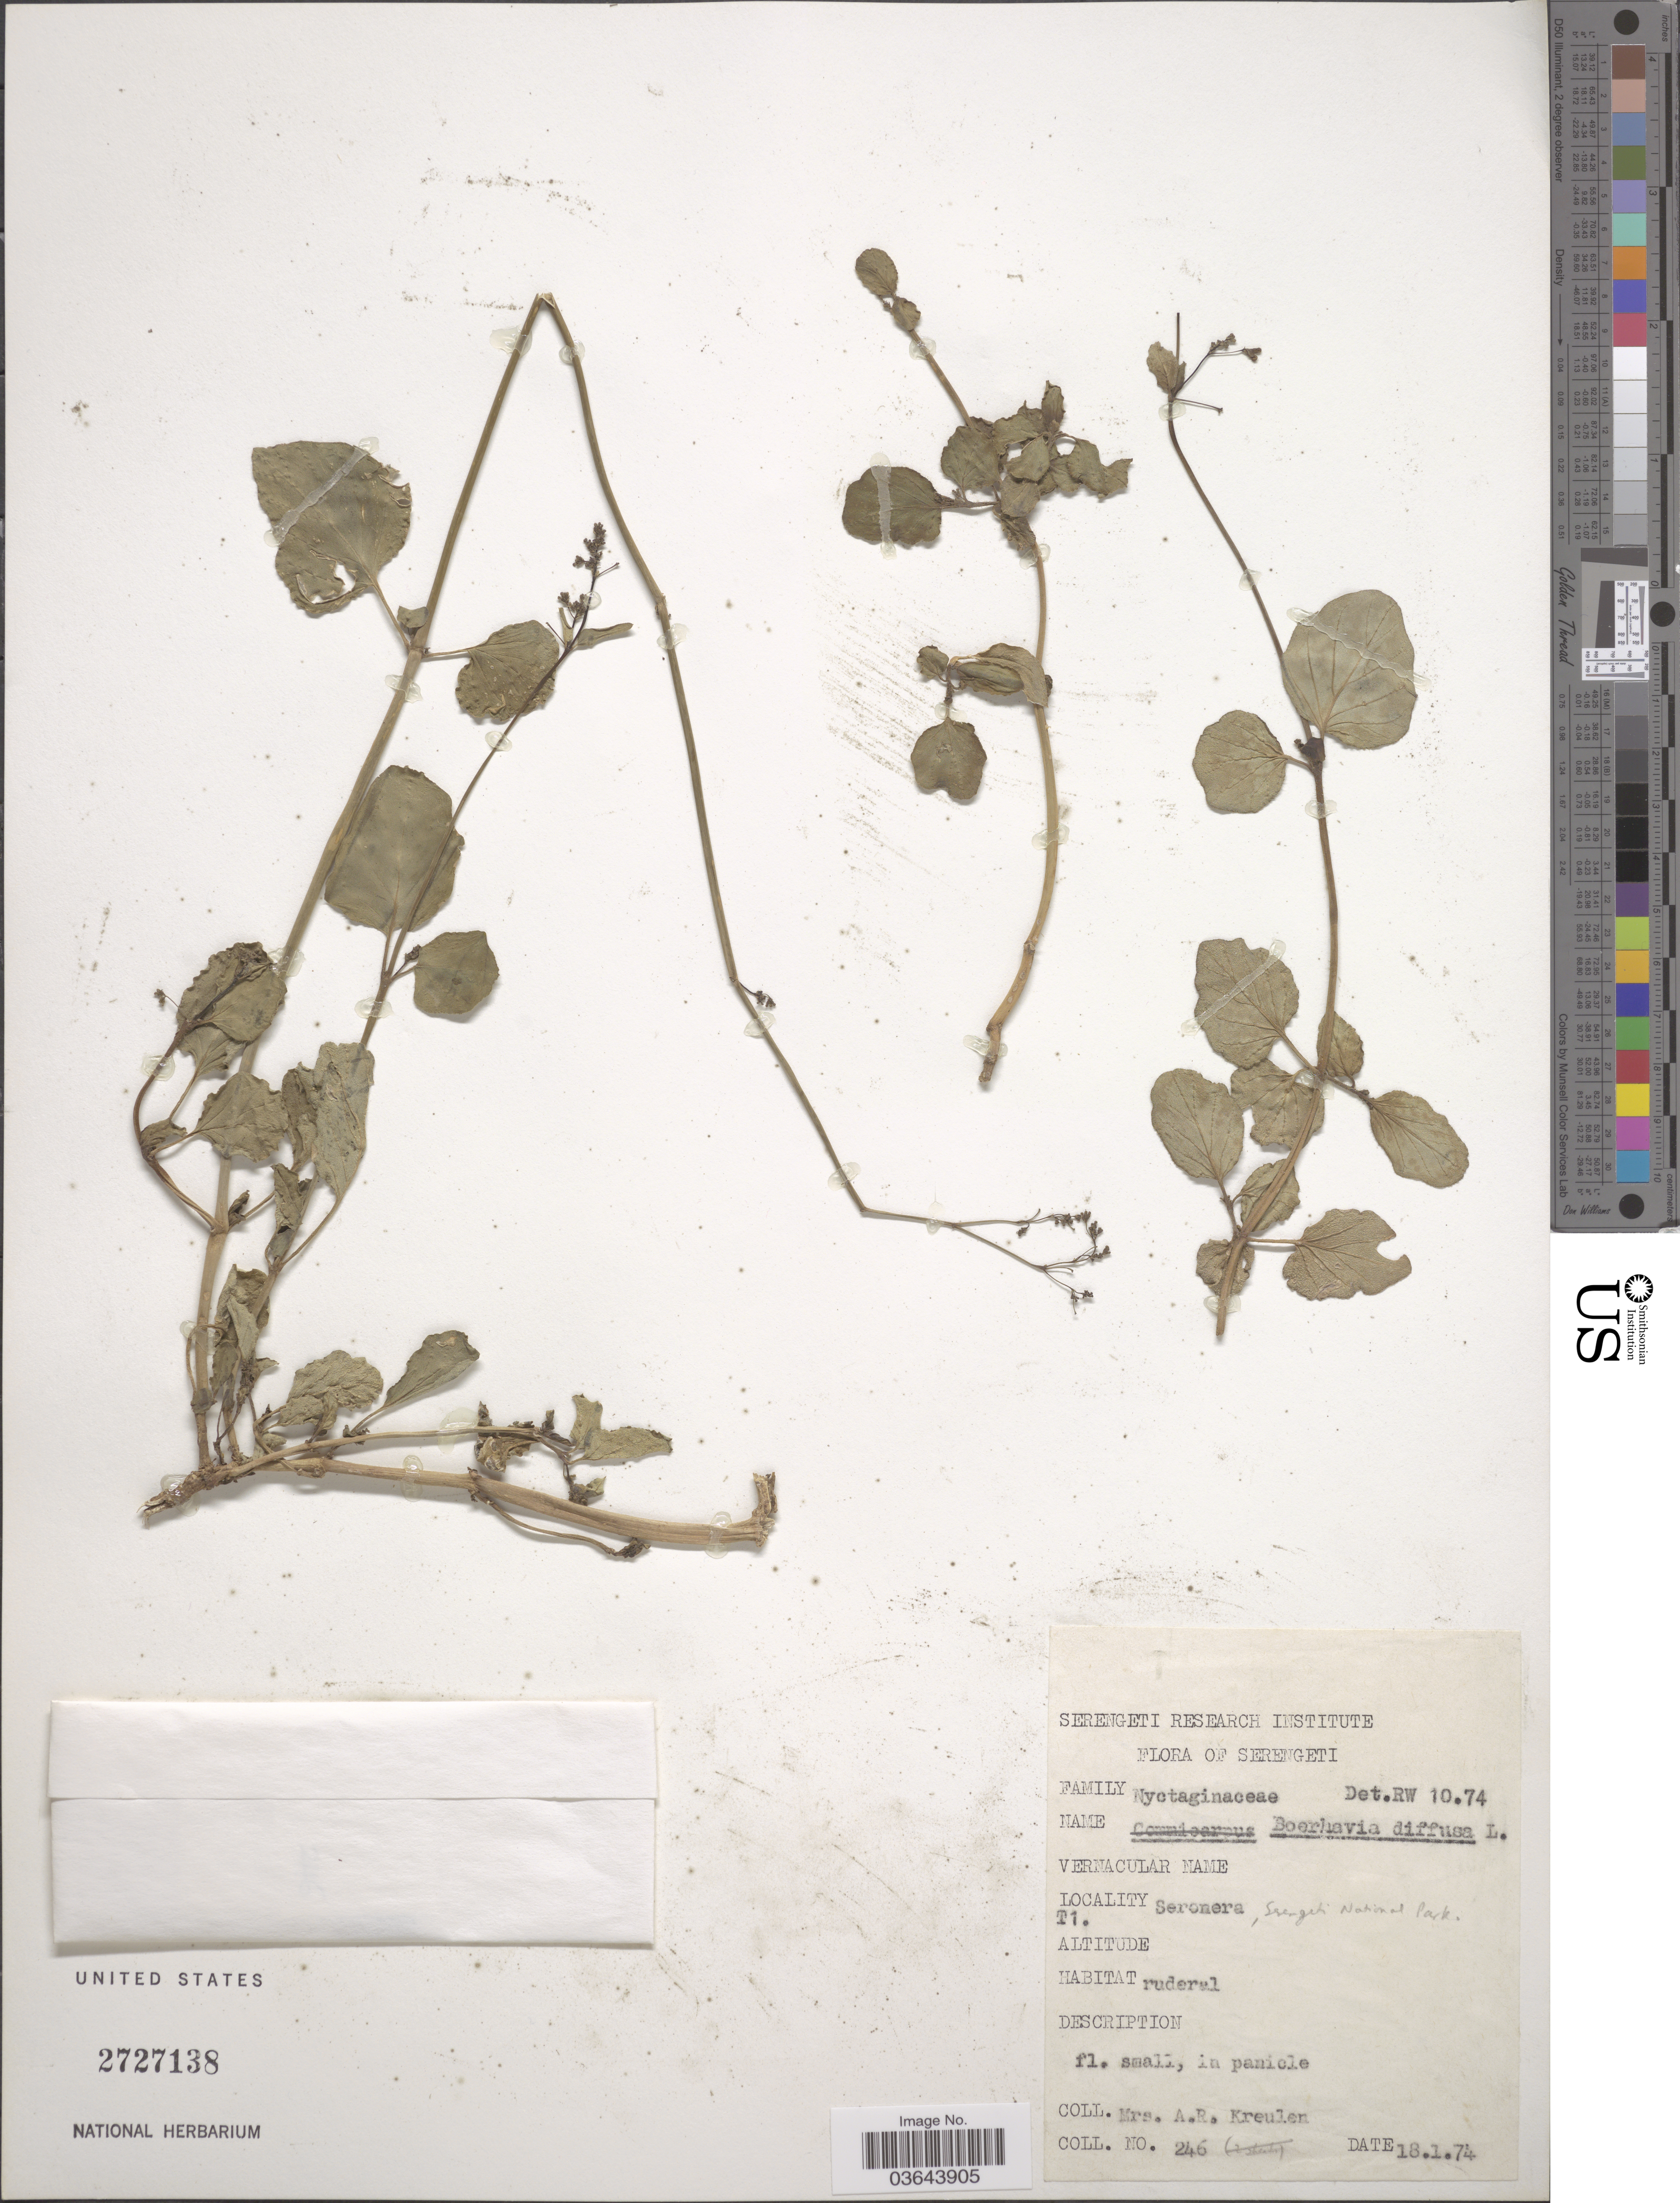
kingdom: Plantae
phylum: Tracheophyta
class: Magnoliopsida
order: Caryophyllales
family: Nyctaginaceae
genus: Boerhavia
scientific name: Boerhavia diffusa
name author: L.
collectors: A. Kreulen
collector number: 246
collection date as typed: Transcribed d/m/y: 18/1/74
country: Tanzania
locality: Serengeti. Seronera, Serengeti National Park. T1.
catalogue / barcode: US 2727138